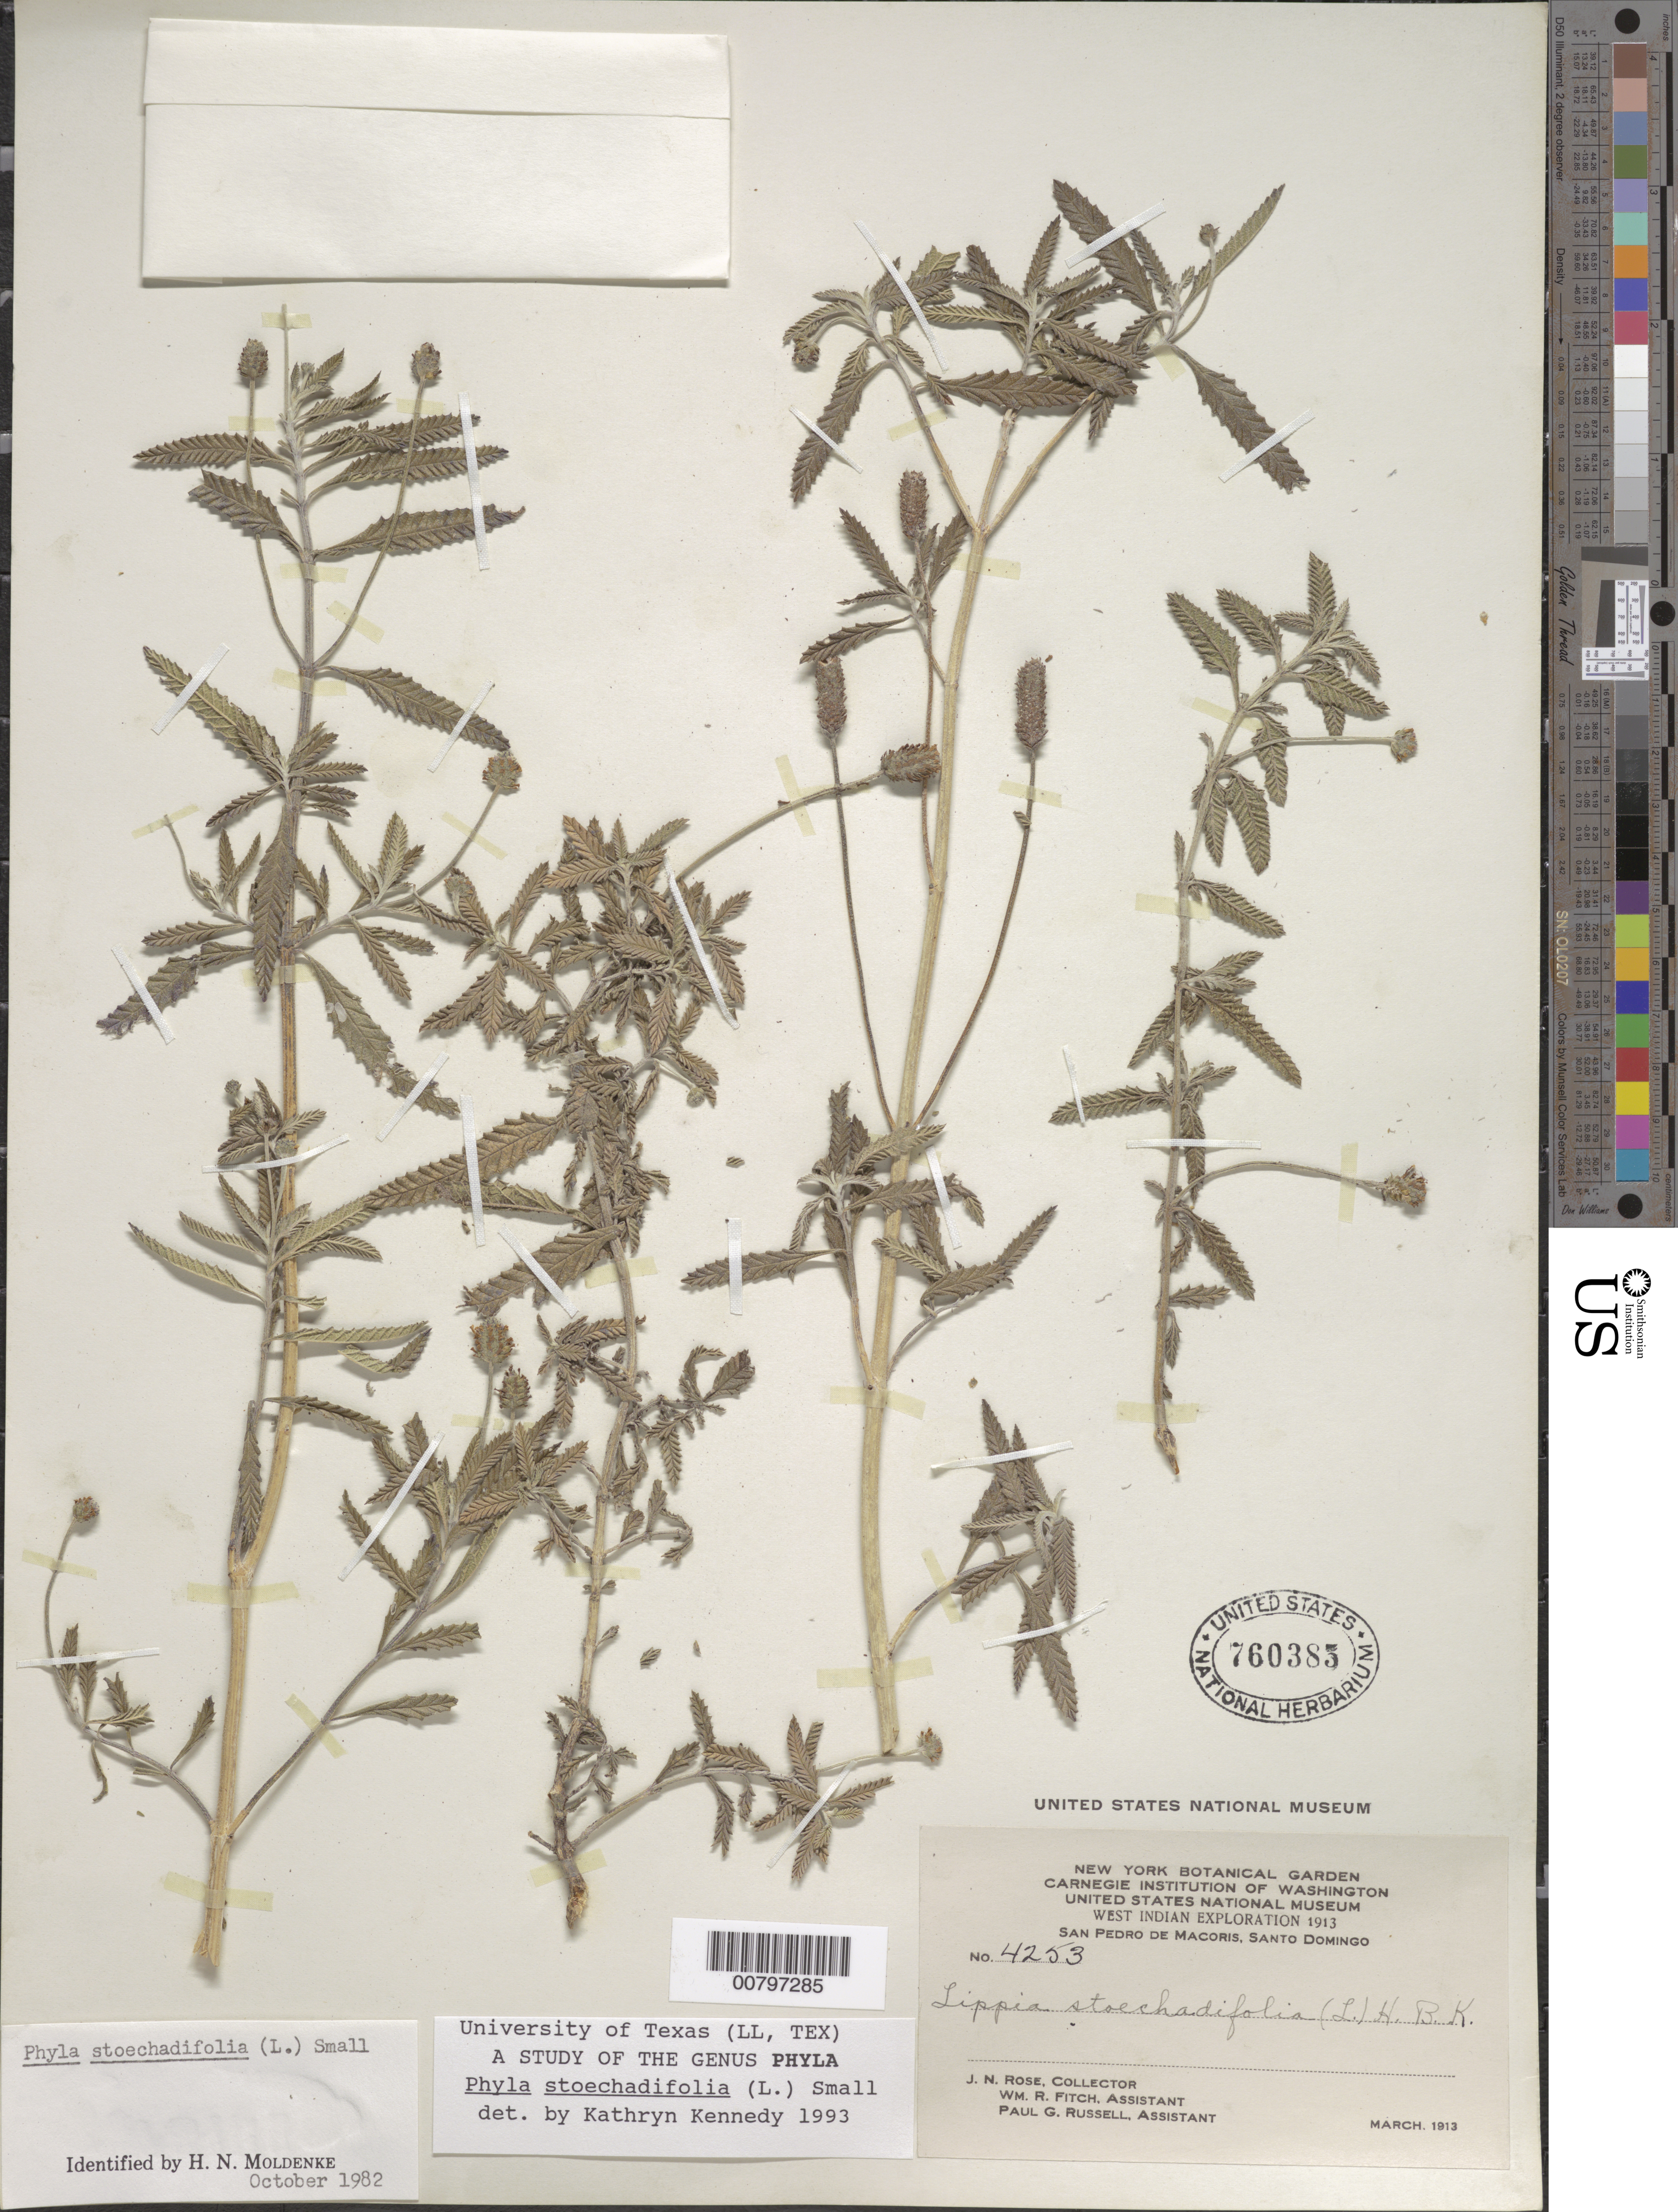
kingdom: Plantae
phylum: Tracheophyta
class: Magnoliopsida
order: Lamiales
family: Verbenaceae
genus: Phyla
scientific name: Phyla stoechadifolia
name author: (L.) Small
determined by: Kennedy, K.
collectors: J. N. Rose, W. R. Fitch & P. G. Russell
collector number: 4253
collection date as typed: Mar 1913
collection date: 1913-03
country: Dominican Republic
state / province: San Pedro de Macoris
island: Hispaniola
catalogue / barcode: US 760385